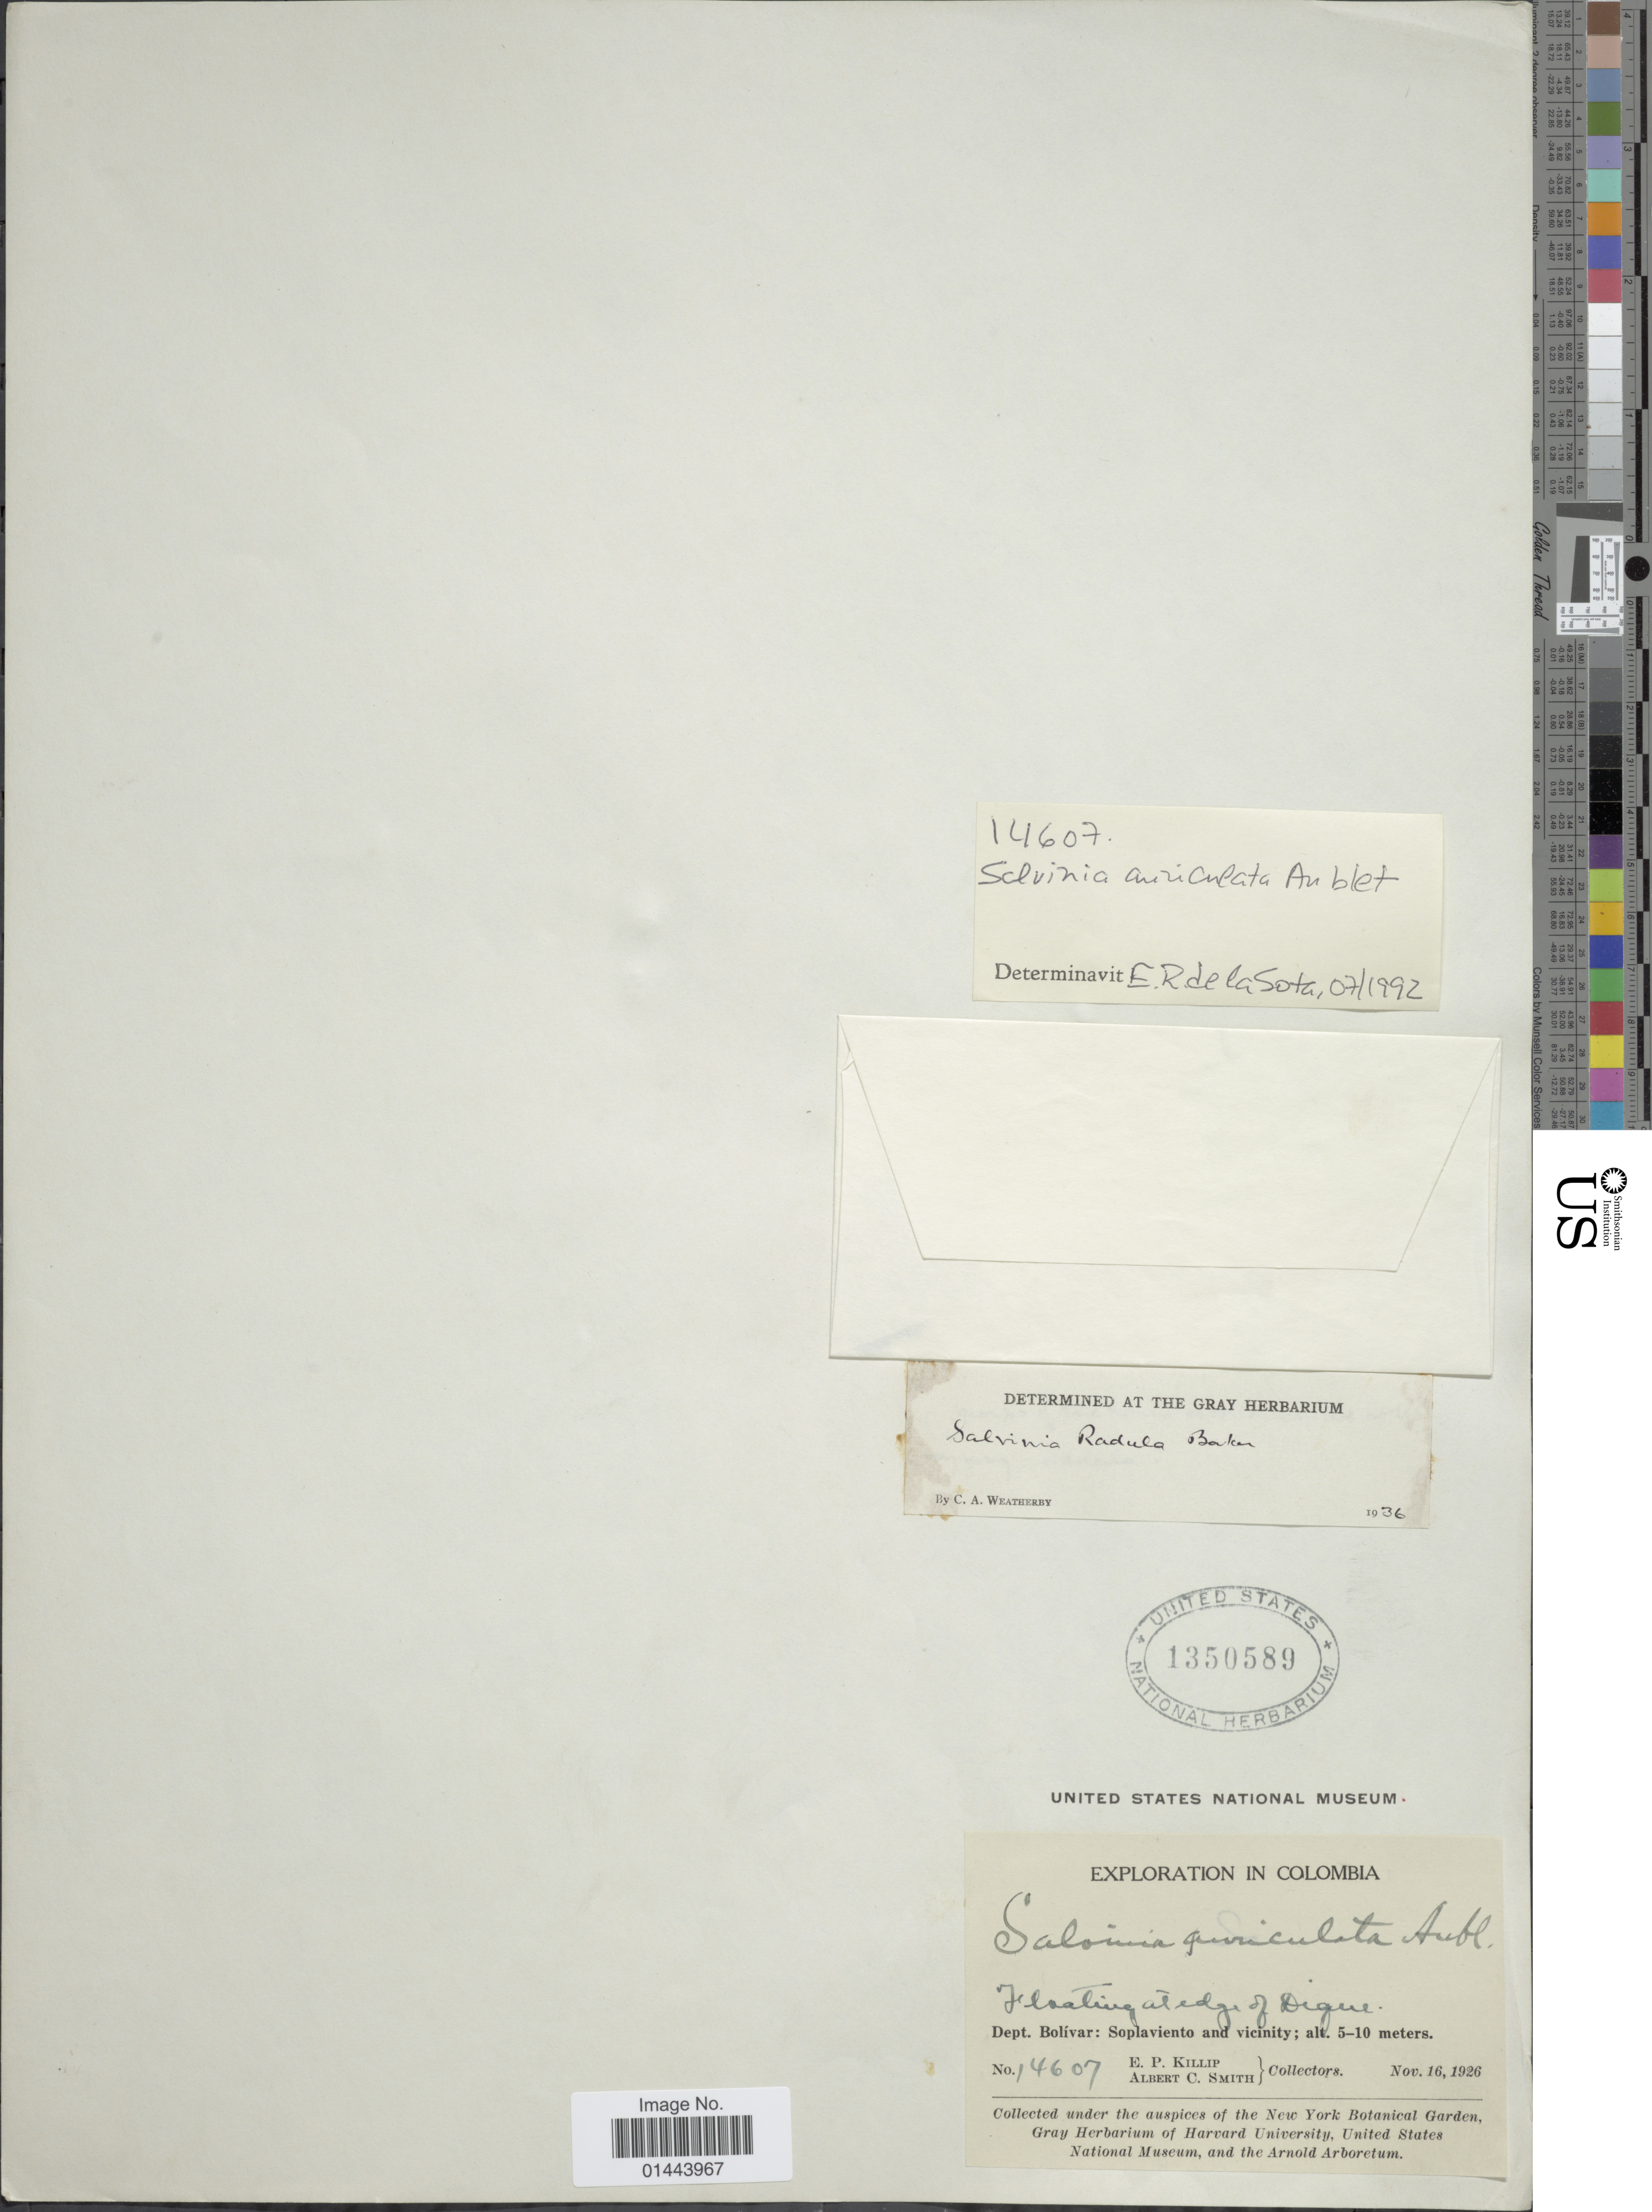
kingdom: Plantae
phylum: Tracheophyta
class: Polypodiopsida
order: Salviniales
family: Salviniaceae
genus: Salvinia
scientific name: Salvinia auriculata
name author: Aubl.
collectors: E. P. Killip & A. C. Smith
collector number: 14607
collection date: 1926-11-16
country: Colombia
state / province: Bolívar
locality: Floating at edge of Digue, Soplaviento and vicinity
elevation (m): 5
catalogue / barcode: US 1350589